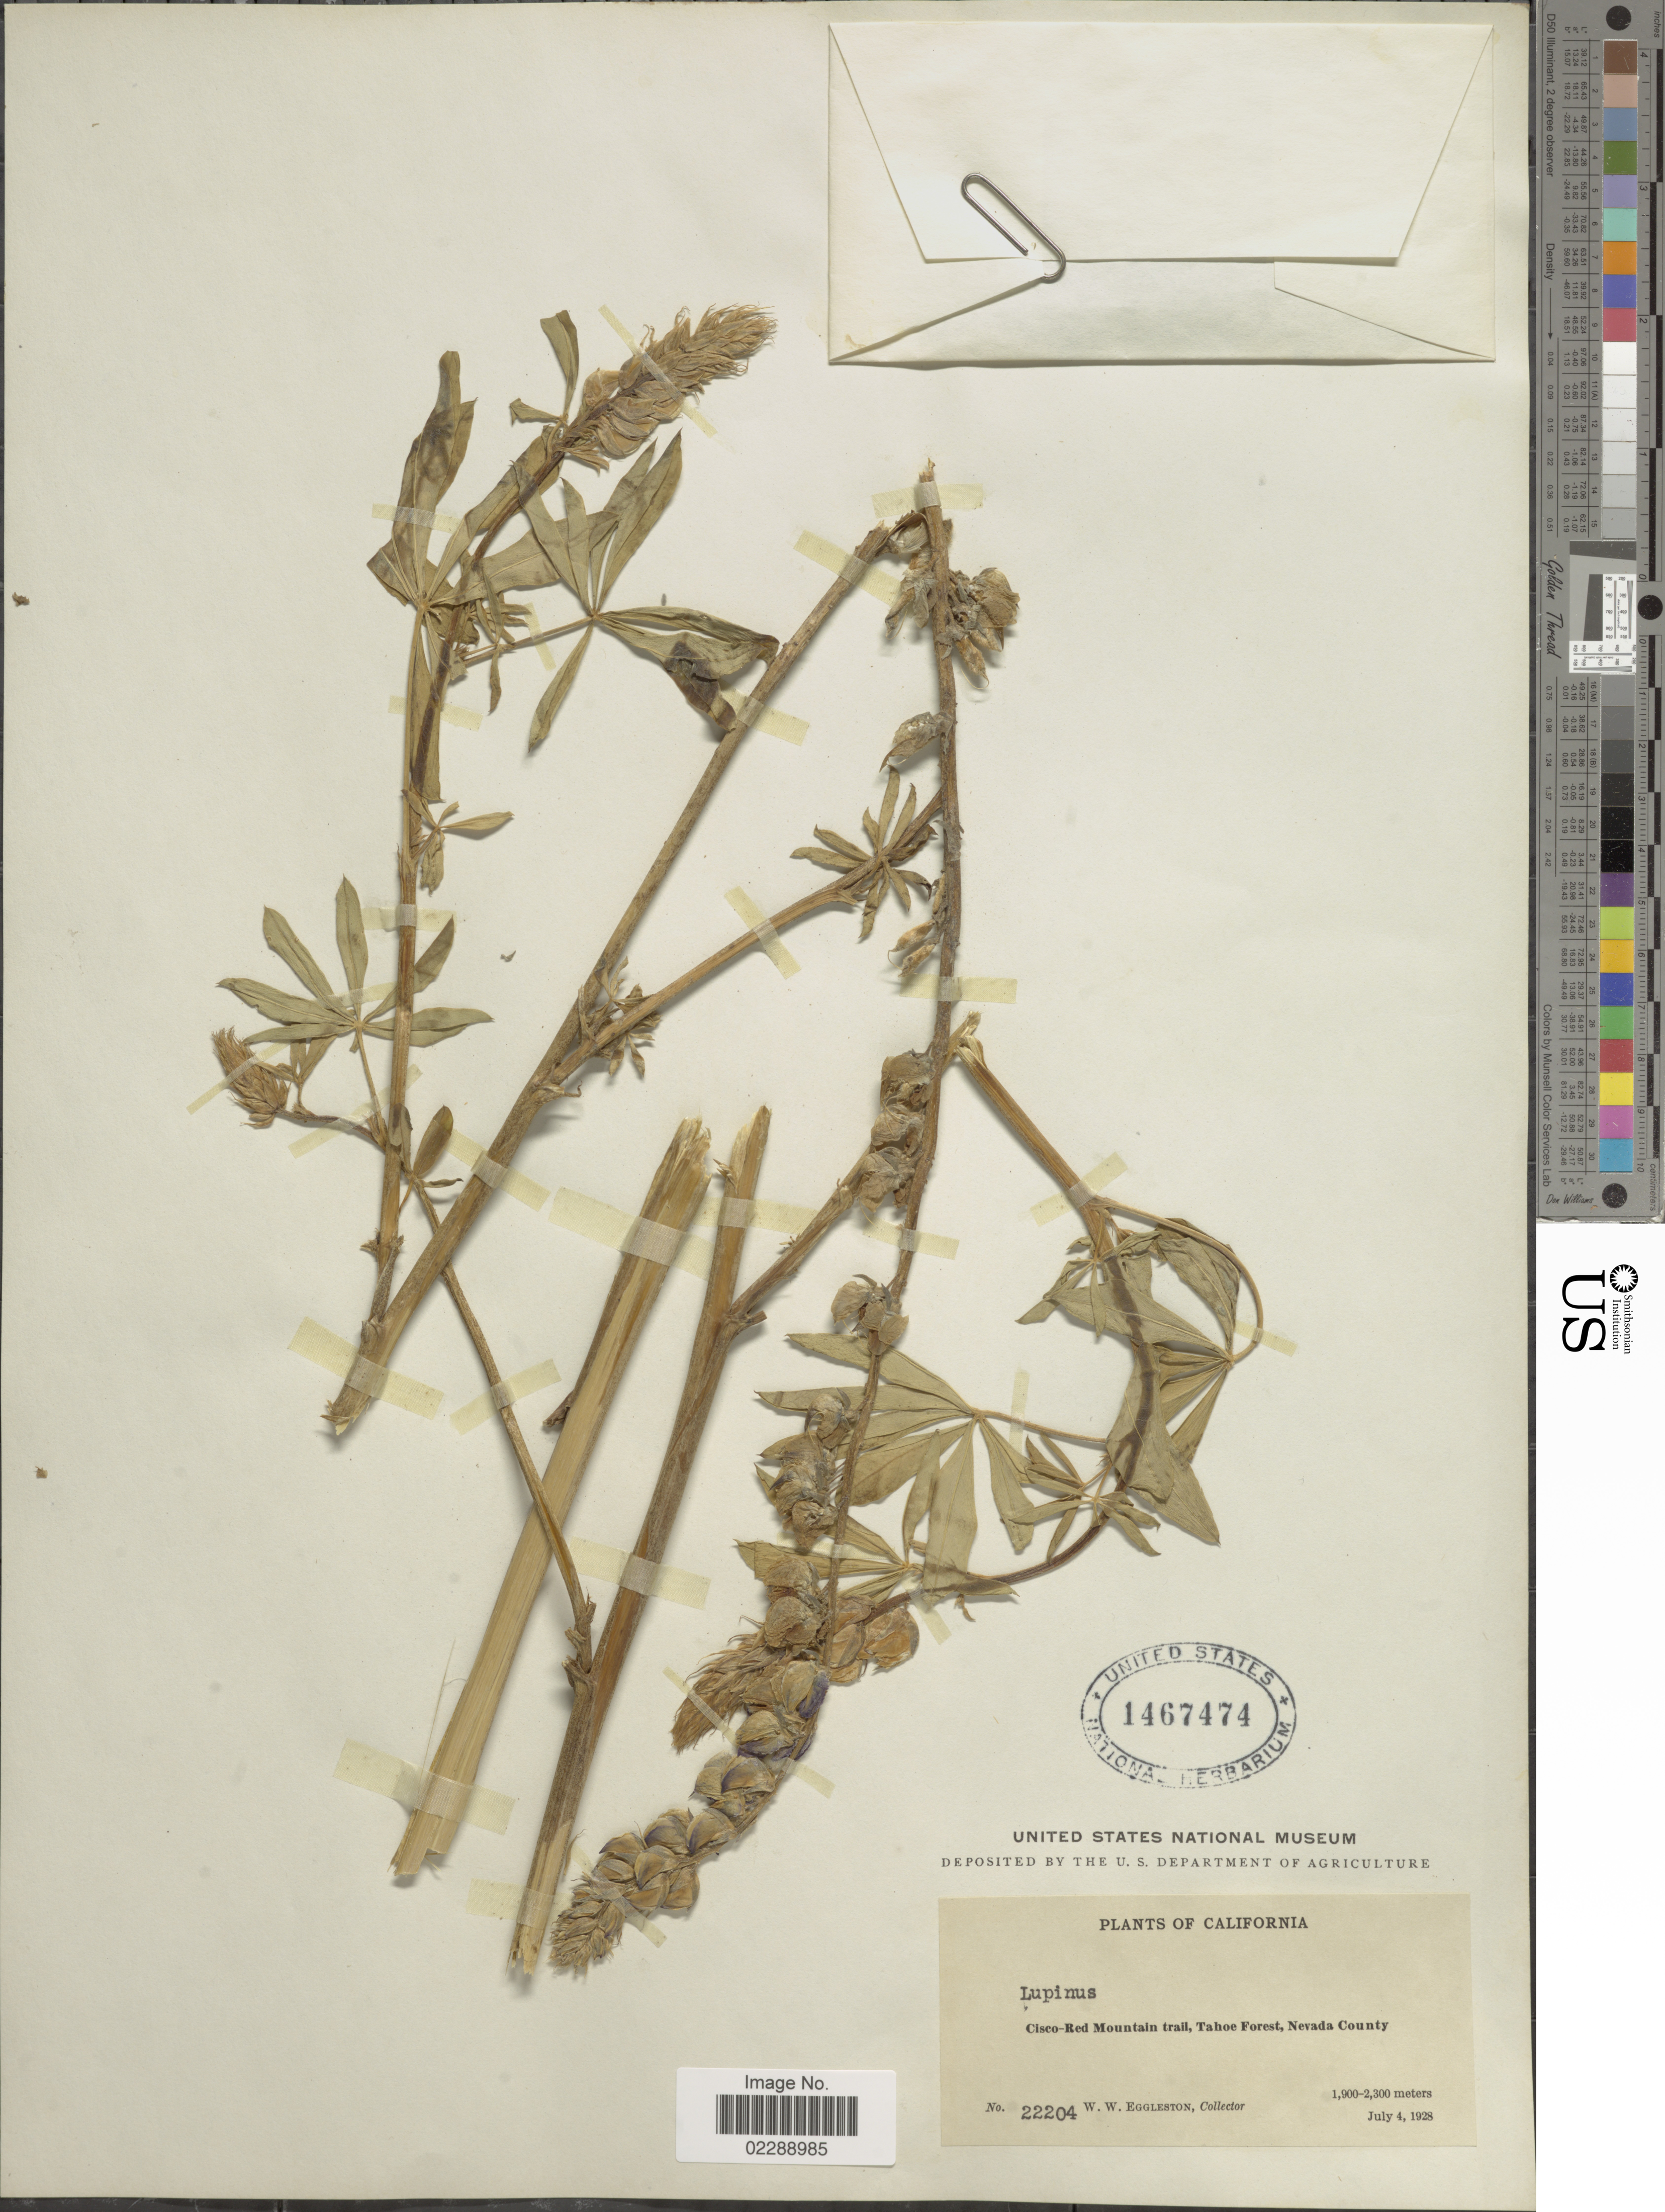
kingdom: Plantae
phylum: Tracheophyta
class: Magnoliopsida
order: Fabales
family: Fabaceae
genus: Lupinus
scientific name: Lupinus sp.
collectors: W. W. Eggleston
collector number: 22204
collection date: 1928-07-04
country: United States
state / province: California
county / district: Nevada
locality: Cisco-Red Mountainl trail, Tahoe Forest, Nevada County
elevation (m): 1900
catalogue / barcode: US 1467474